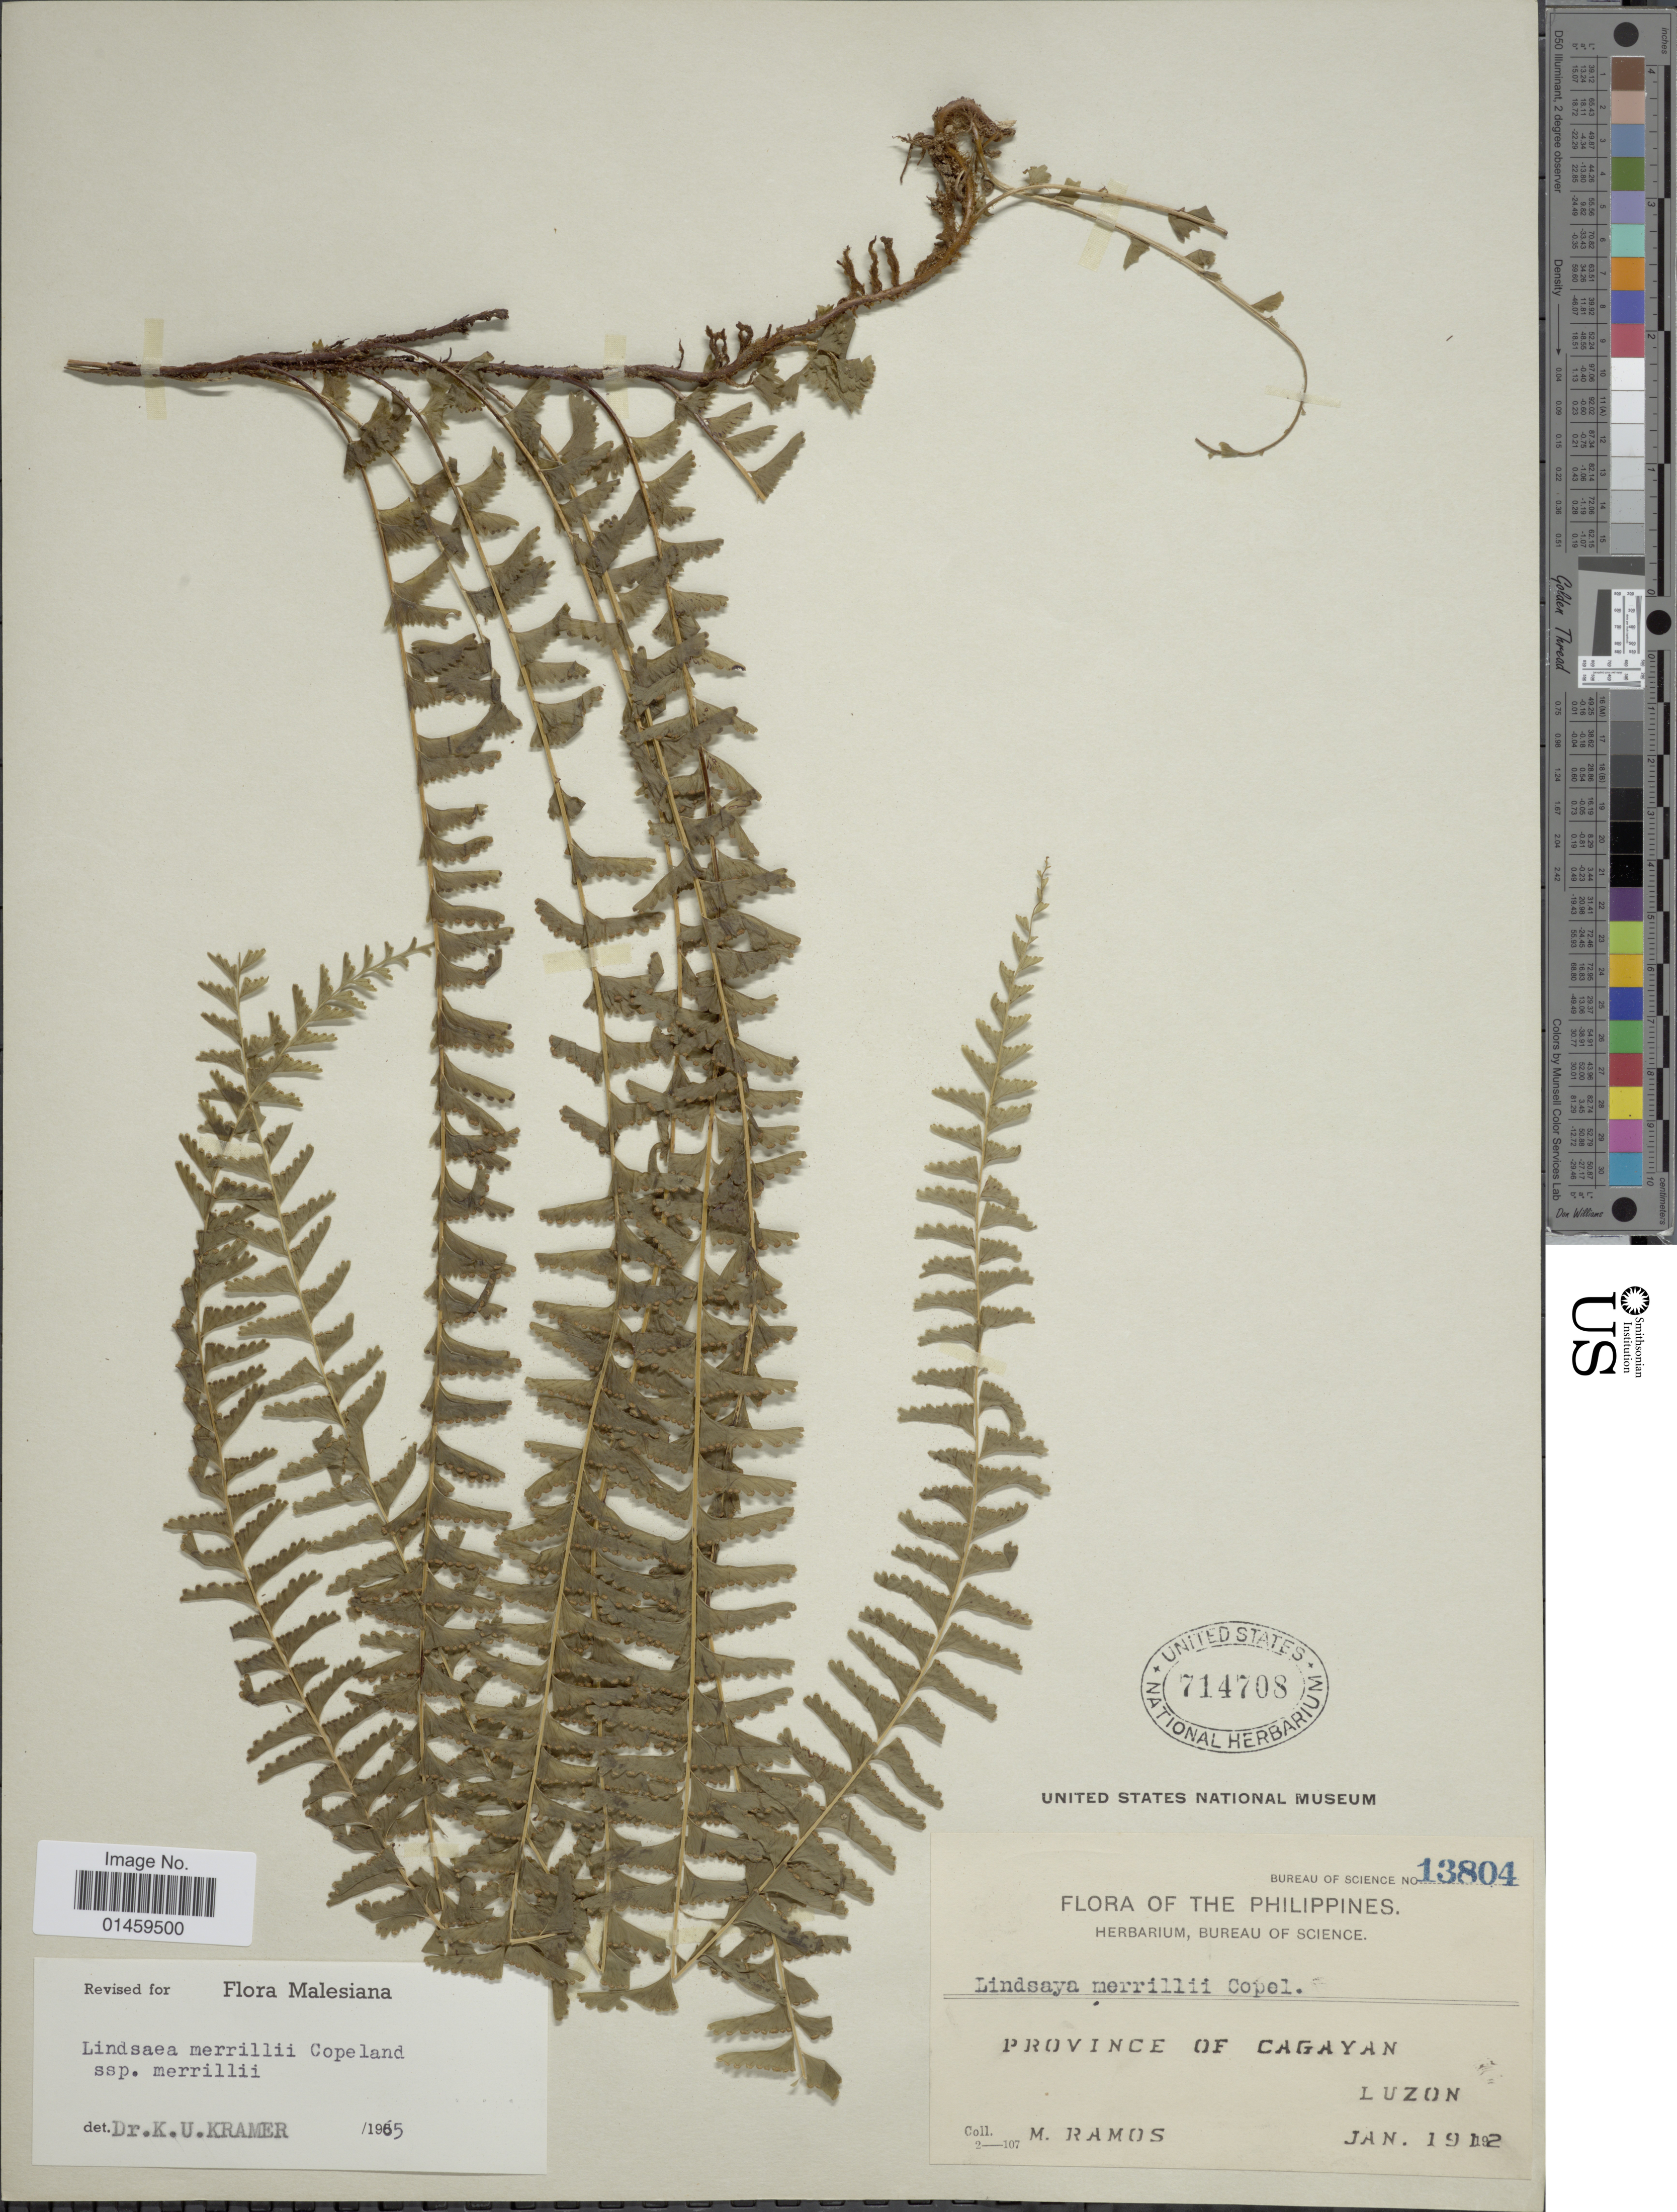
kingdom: Plantae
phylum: Tracheophyta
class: Polypodiopsida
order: Polypodiales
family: Lindsaeaceae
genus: Lindsaea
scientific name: Lindsaea merrillii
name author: Copel. in Perkins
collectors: M. Ramos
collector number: Bureau of Science 13804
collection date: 1912-01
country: Philippines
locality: Province of Cagayan. Luzon.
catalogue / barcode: US 714708